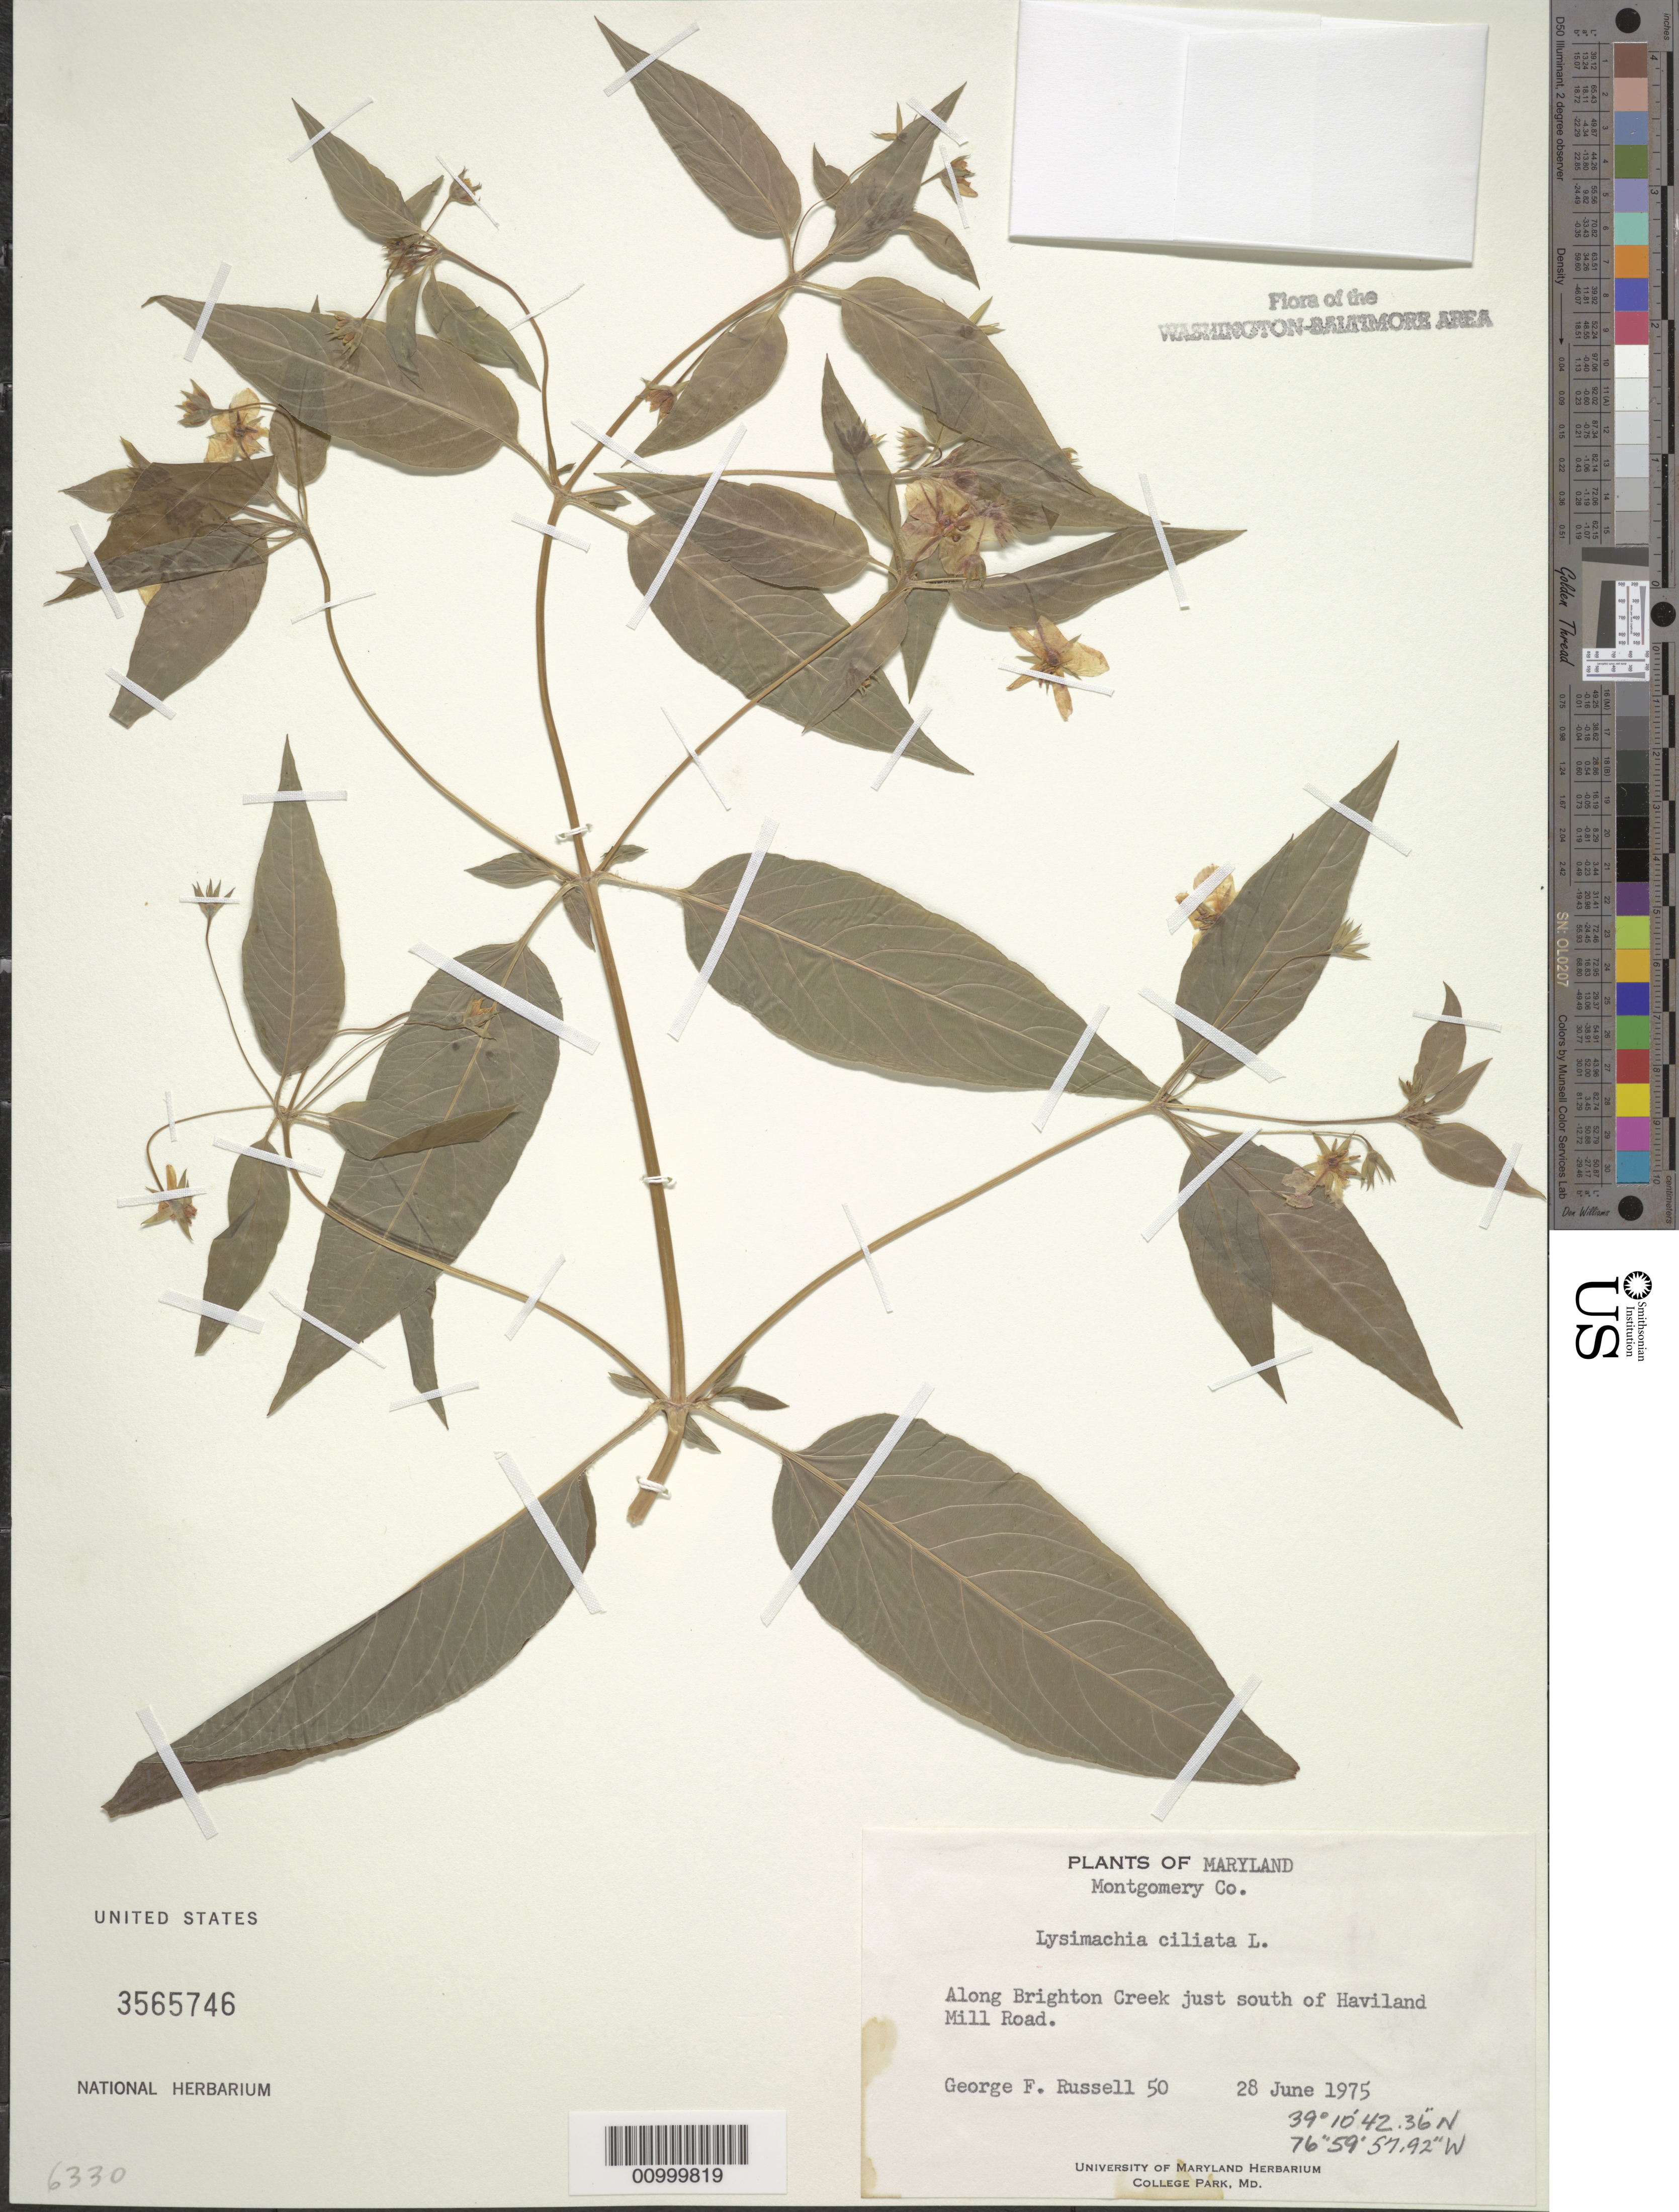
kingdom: Plantae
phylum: Tracheophyta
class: Magnoliopsida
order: Ericales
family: Primulaceae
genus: Lysimachia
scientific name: Lysimachia ciliata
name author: L.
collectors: G. Russell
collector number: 50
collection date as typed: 28 Jun 1975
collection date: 1975-06-28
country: United States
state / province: Maryland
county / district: Montgomery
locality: Along Brighton Creek just south of Haviland Mill Rd.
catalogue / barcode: US 3565746